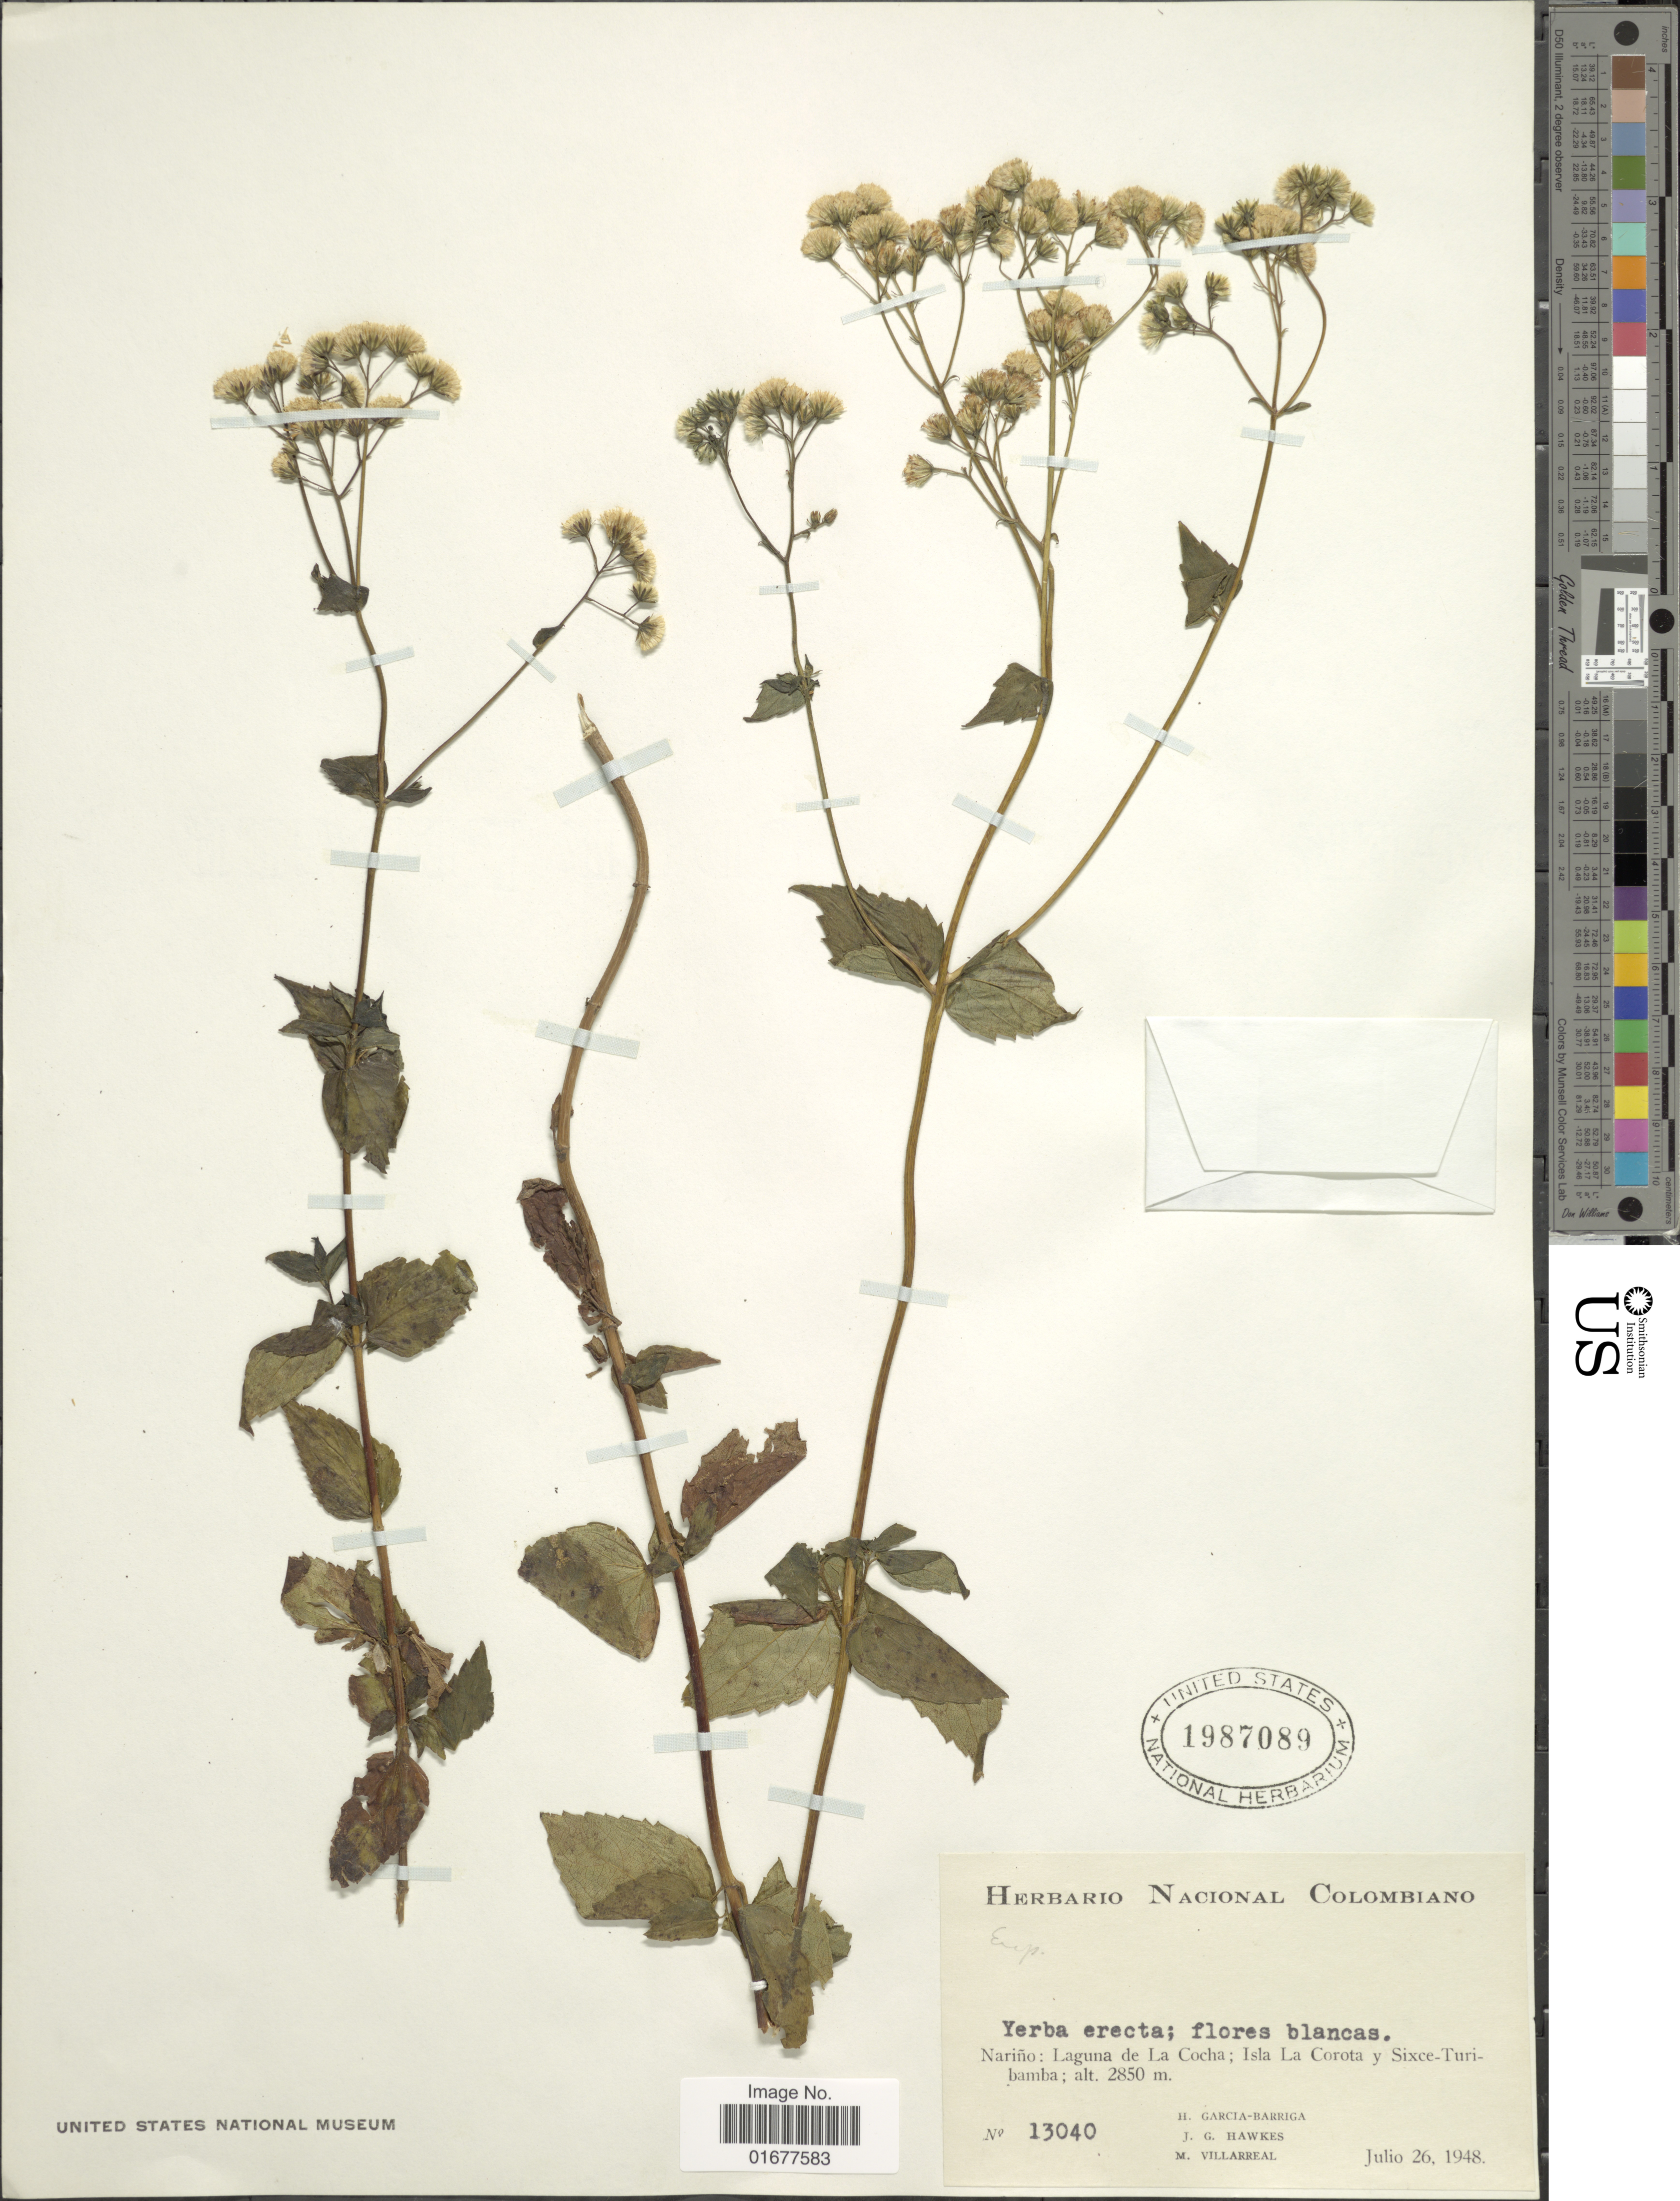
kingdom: Plantae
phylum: Tracheophyta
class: Magnoliopsida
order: Asterales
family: Asteraceae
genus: Ageratina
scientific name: Ageratina sotarensis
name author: (Hieron.) R.M. King & H. Rob.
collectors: H. García Barriga, J. Hawkes & M. Villarreal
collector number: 13040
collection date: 1948-07-26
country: Colombia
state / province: Nariño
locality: Laguna de La Cocha; Isla La Corota y Sixce- Turi-bamba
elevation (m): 2850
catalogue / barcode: US 1987089